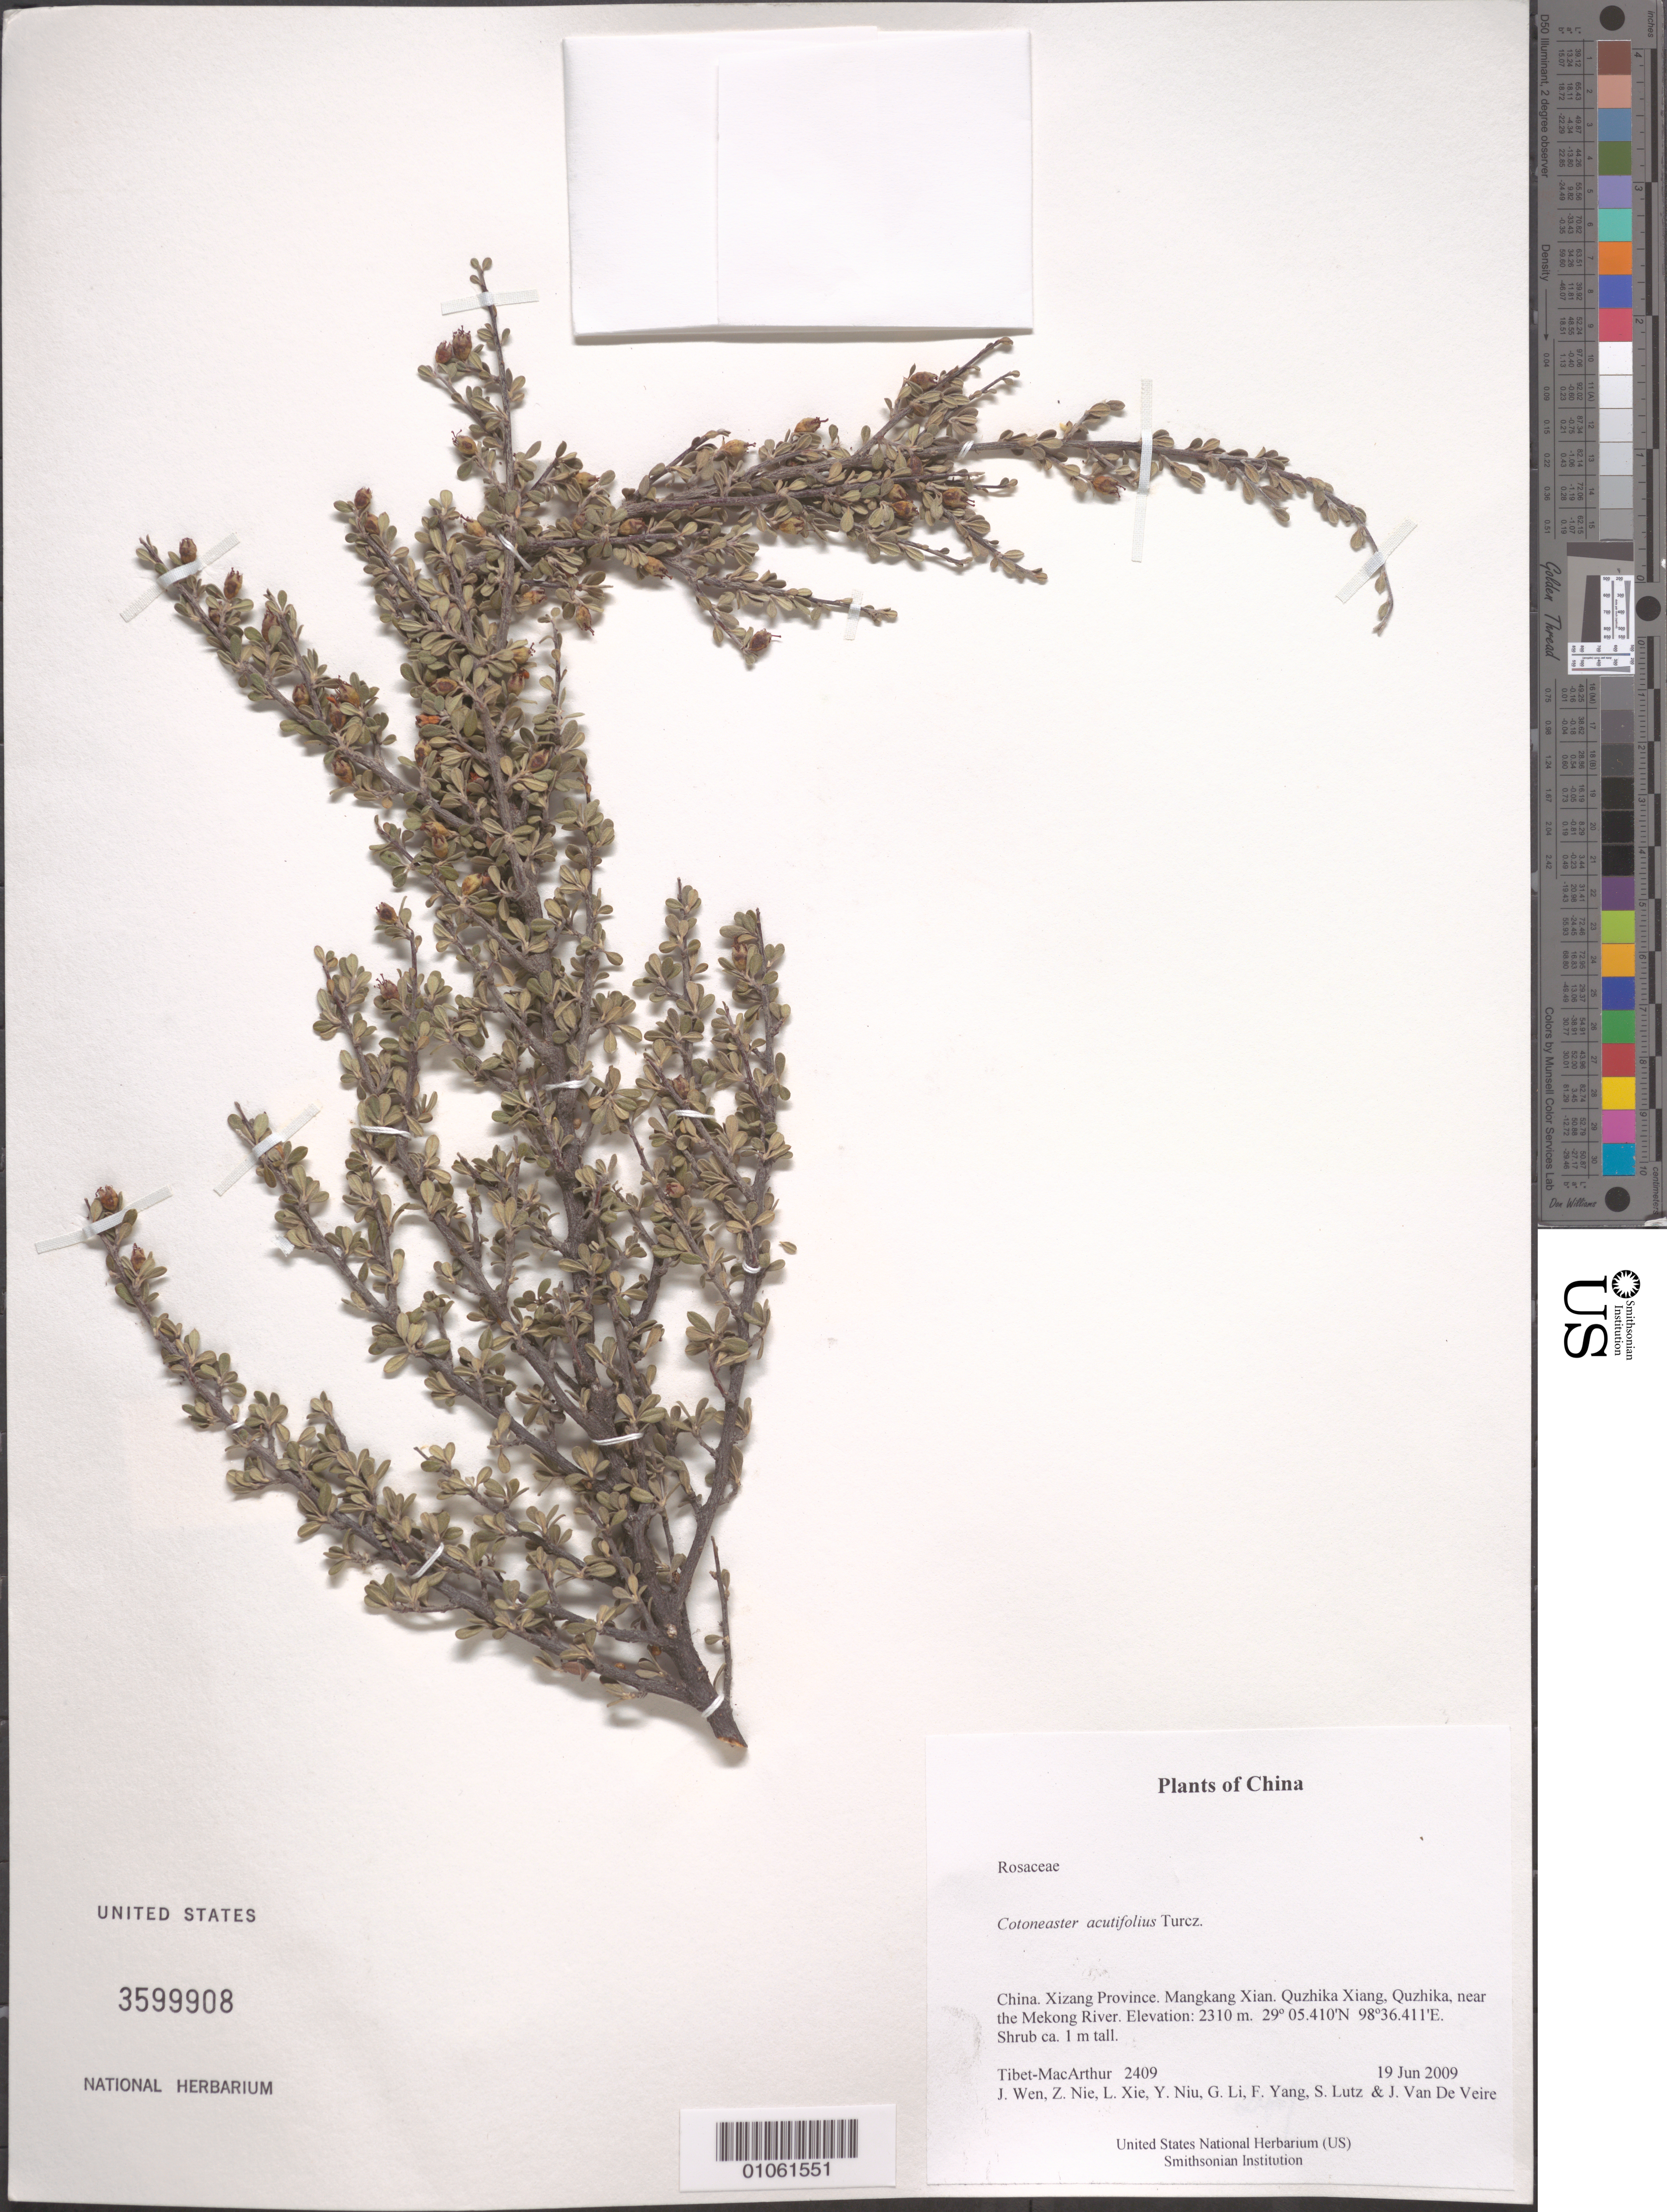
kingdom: Plantae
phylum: Tracheophyta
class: Magnoliopsida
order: Rosales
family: Rosaceae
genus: Cotoneaster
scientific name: Cotoneaster acutifolius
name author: Turcz.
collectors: Tibet-MacArthur, J. Wen, Z. Nie, L. Xie, Y. Niu, G. Li, F. Yang, S. Lutz & J. Van De Veire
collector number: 2409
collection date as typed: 19 Jun 2009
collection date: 2009-06-19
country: China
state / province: Xizang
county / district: Mangkang Xian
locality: Quzhika Xiang, Quzhika, near the Mekong River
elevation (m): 2310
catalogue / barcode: US 3599908